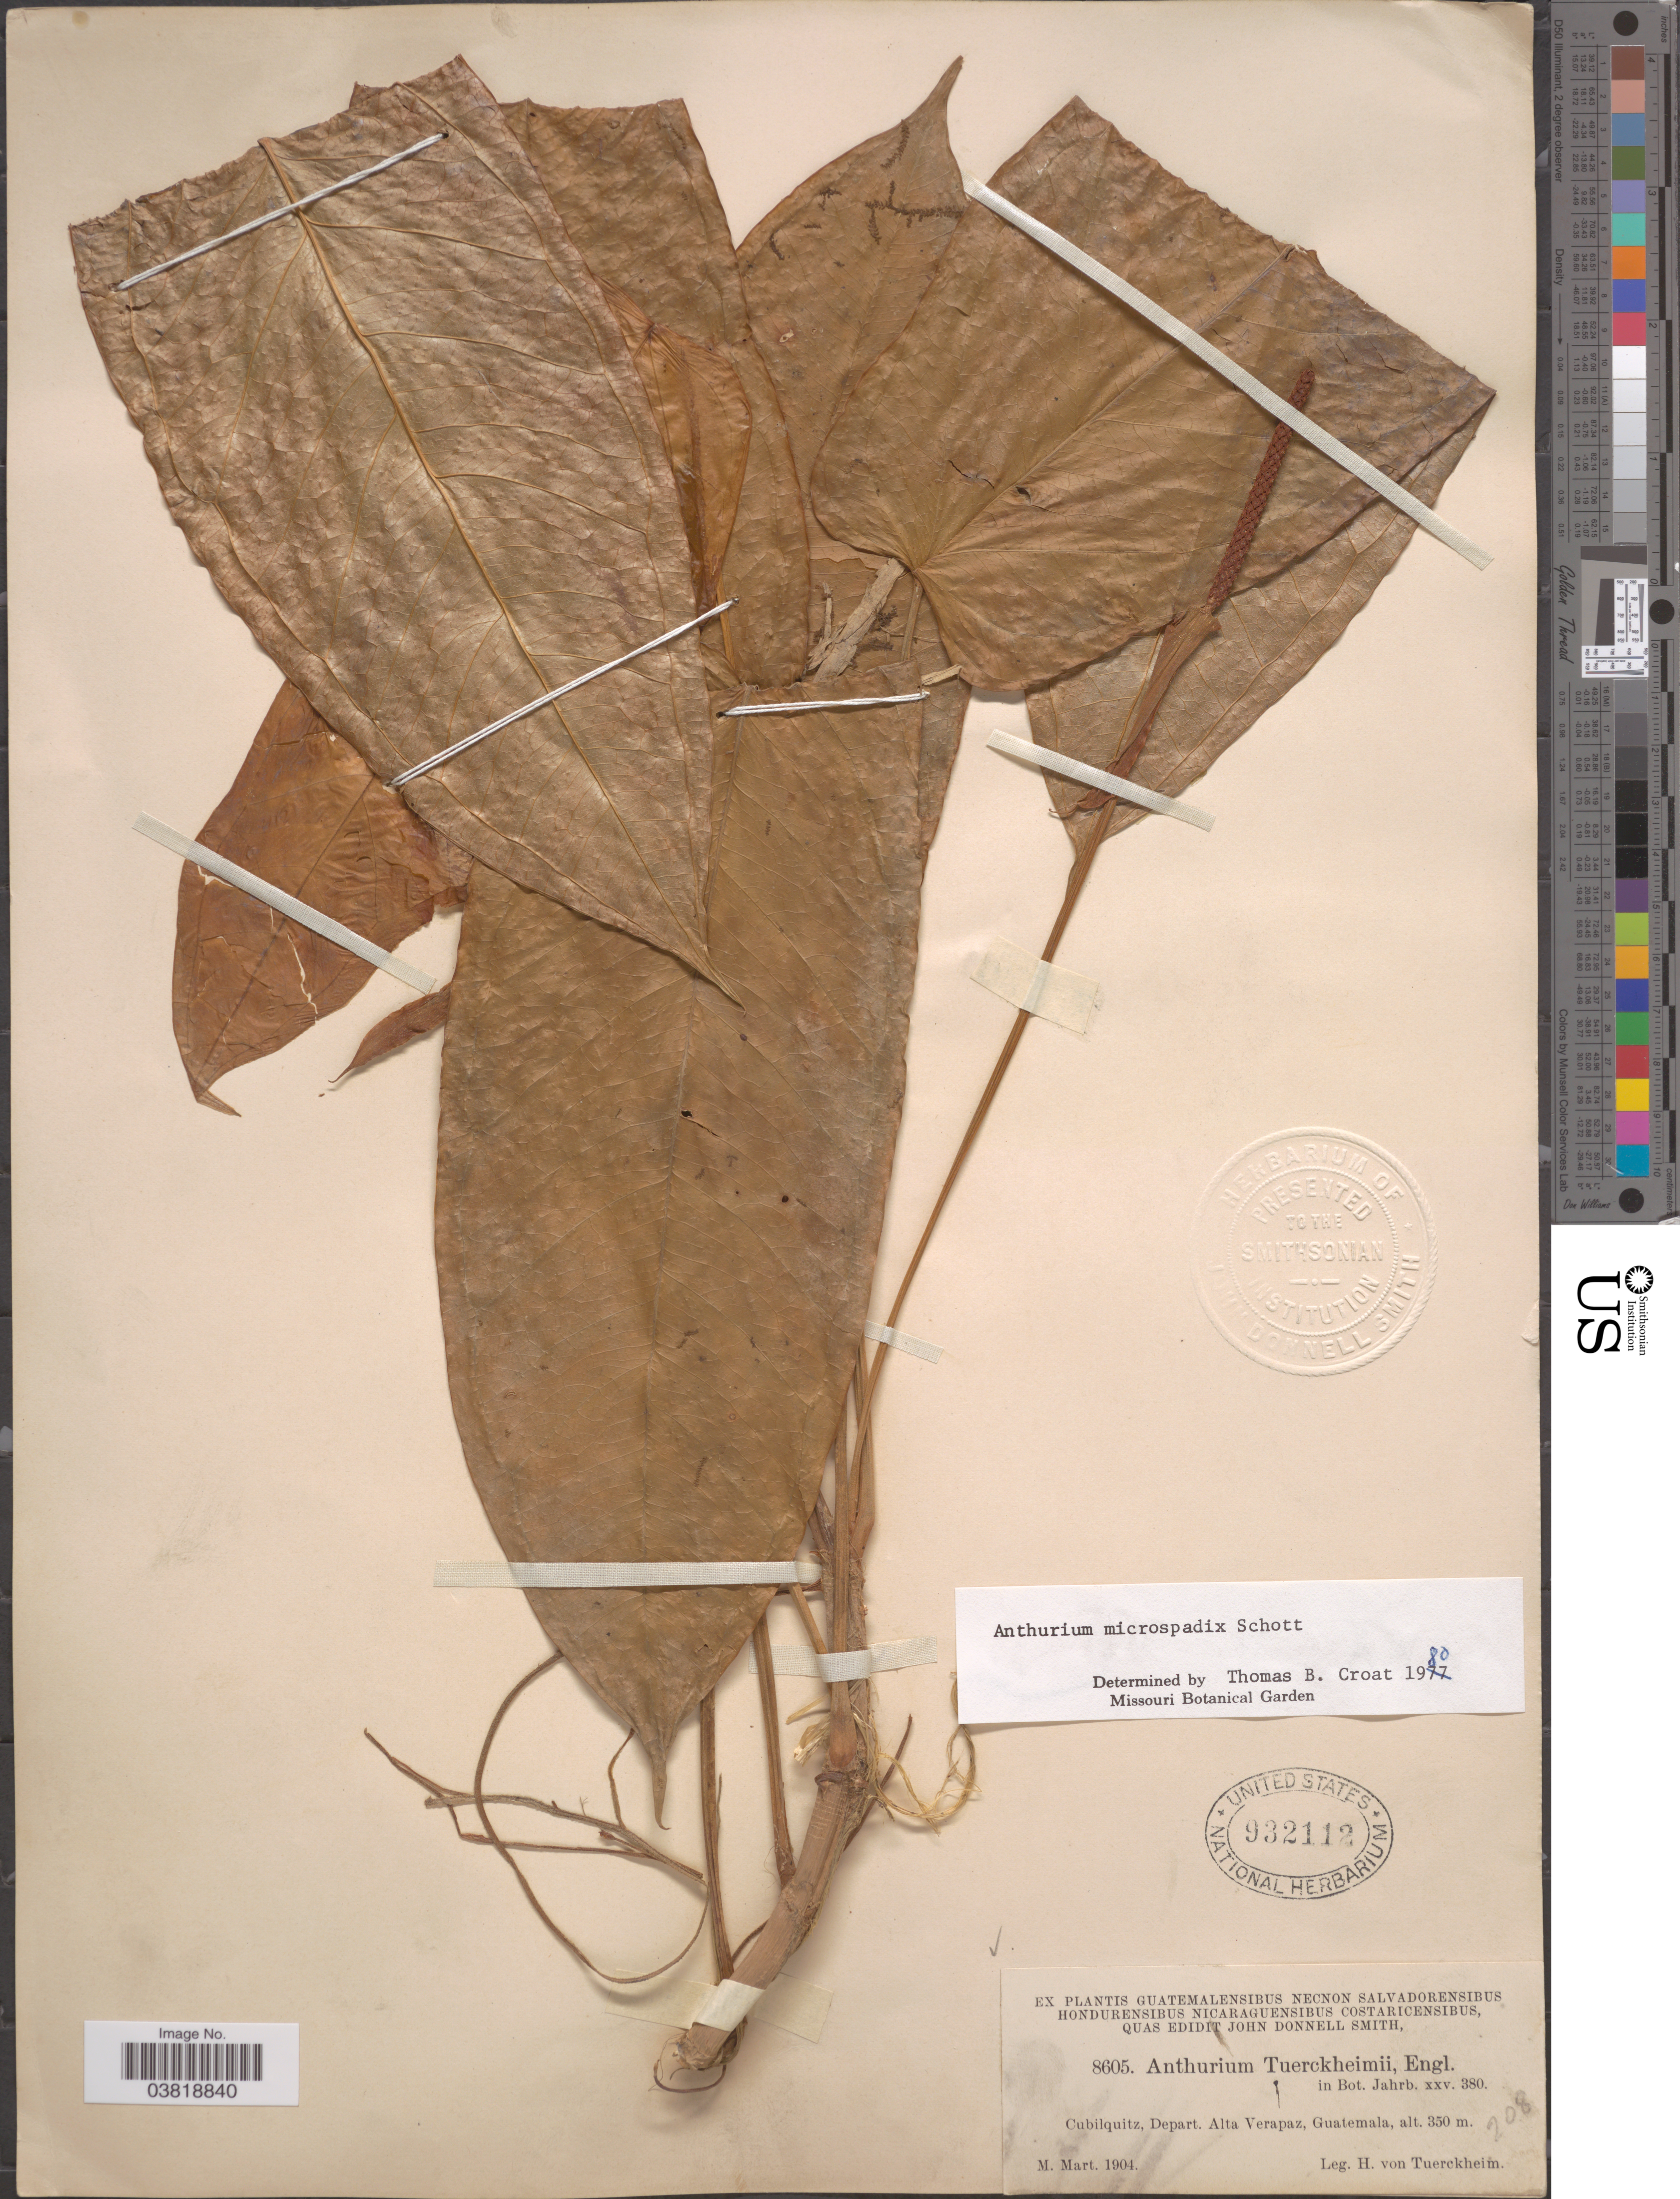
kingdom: Plantae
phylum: Tracheophyta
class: Liliopsida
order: Alismatales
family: Araceae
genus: Anthurium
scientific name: Anthurium microspadix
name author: Schott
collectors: H. von Türckheim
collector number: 8605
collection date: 1904-03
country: Guatemala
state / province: Alta Verapaz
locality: Cubilquitz, Depart. Alta Verapaz.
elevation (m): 350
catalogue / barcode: US 932112